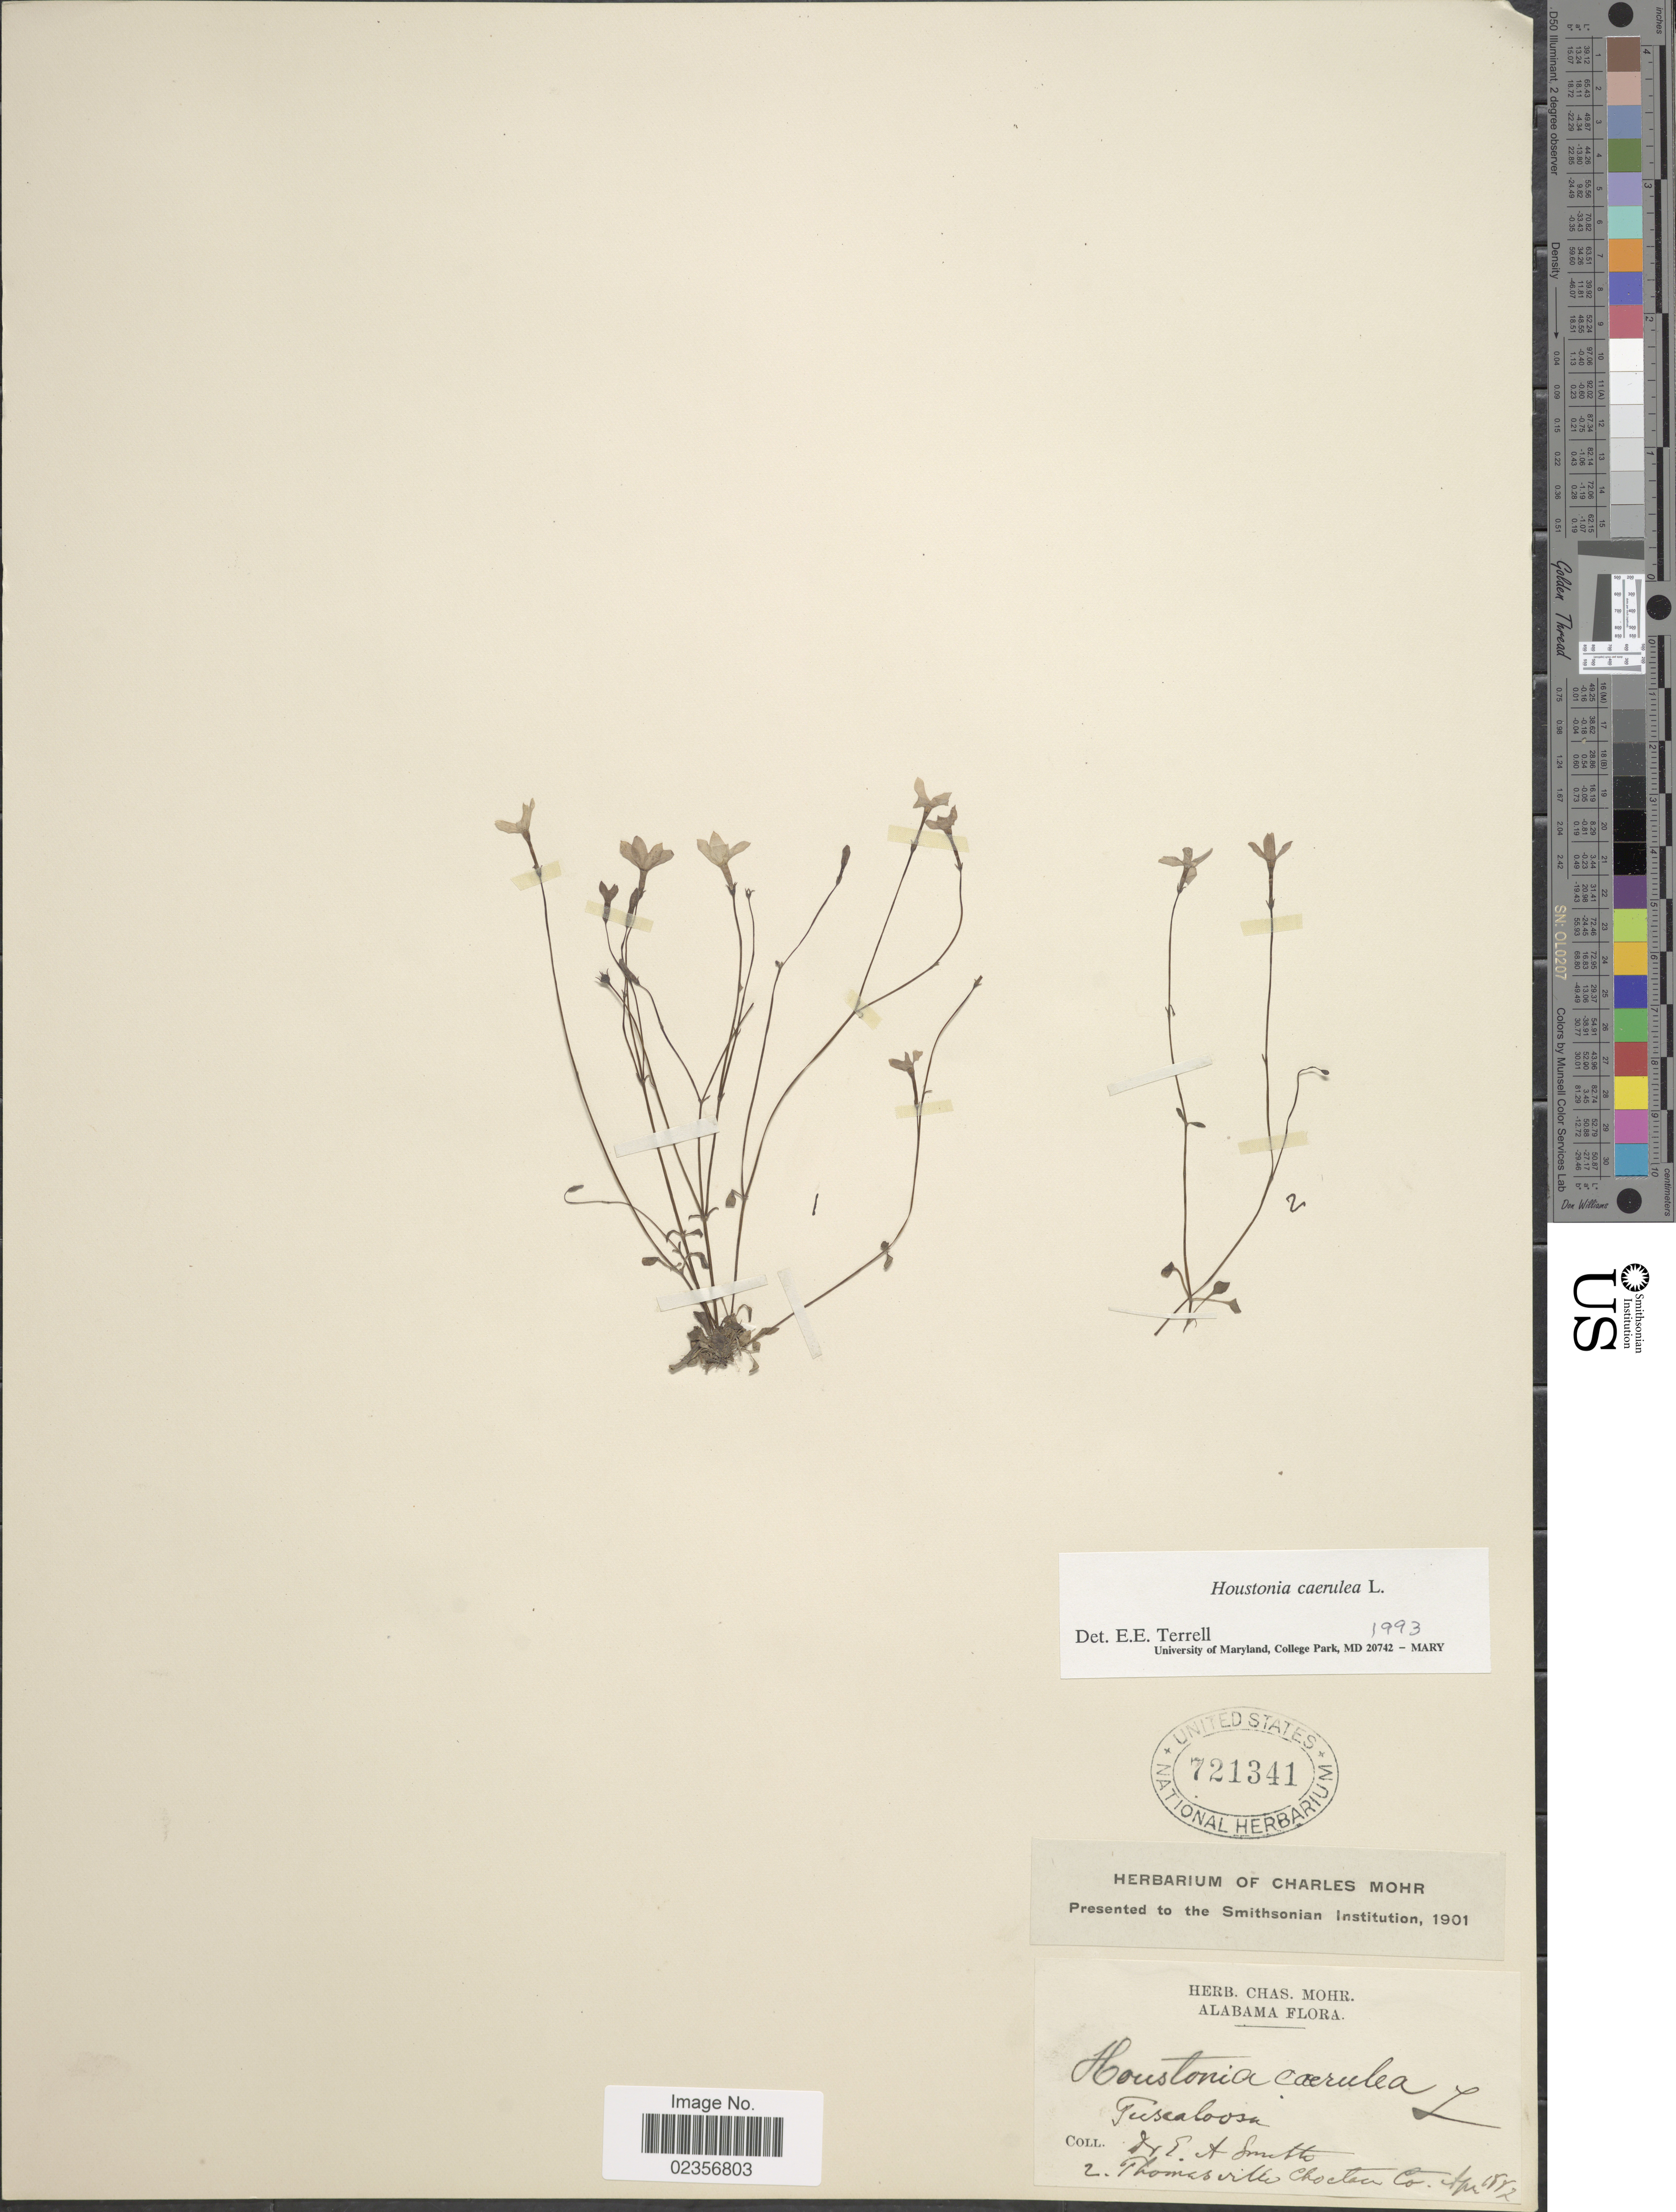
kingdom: Plantae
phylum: Tracheophyta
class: Magnoliopsida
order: Gentianales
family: Rubiaceae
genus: Houstonia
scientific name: Houstonia caerulea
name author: L.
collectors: E. A. Smith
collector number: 2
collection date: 1882-04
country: United States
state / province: Alabama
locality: Thomasville Choctaw Co. Tuscaloosa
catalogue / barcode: US 721341